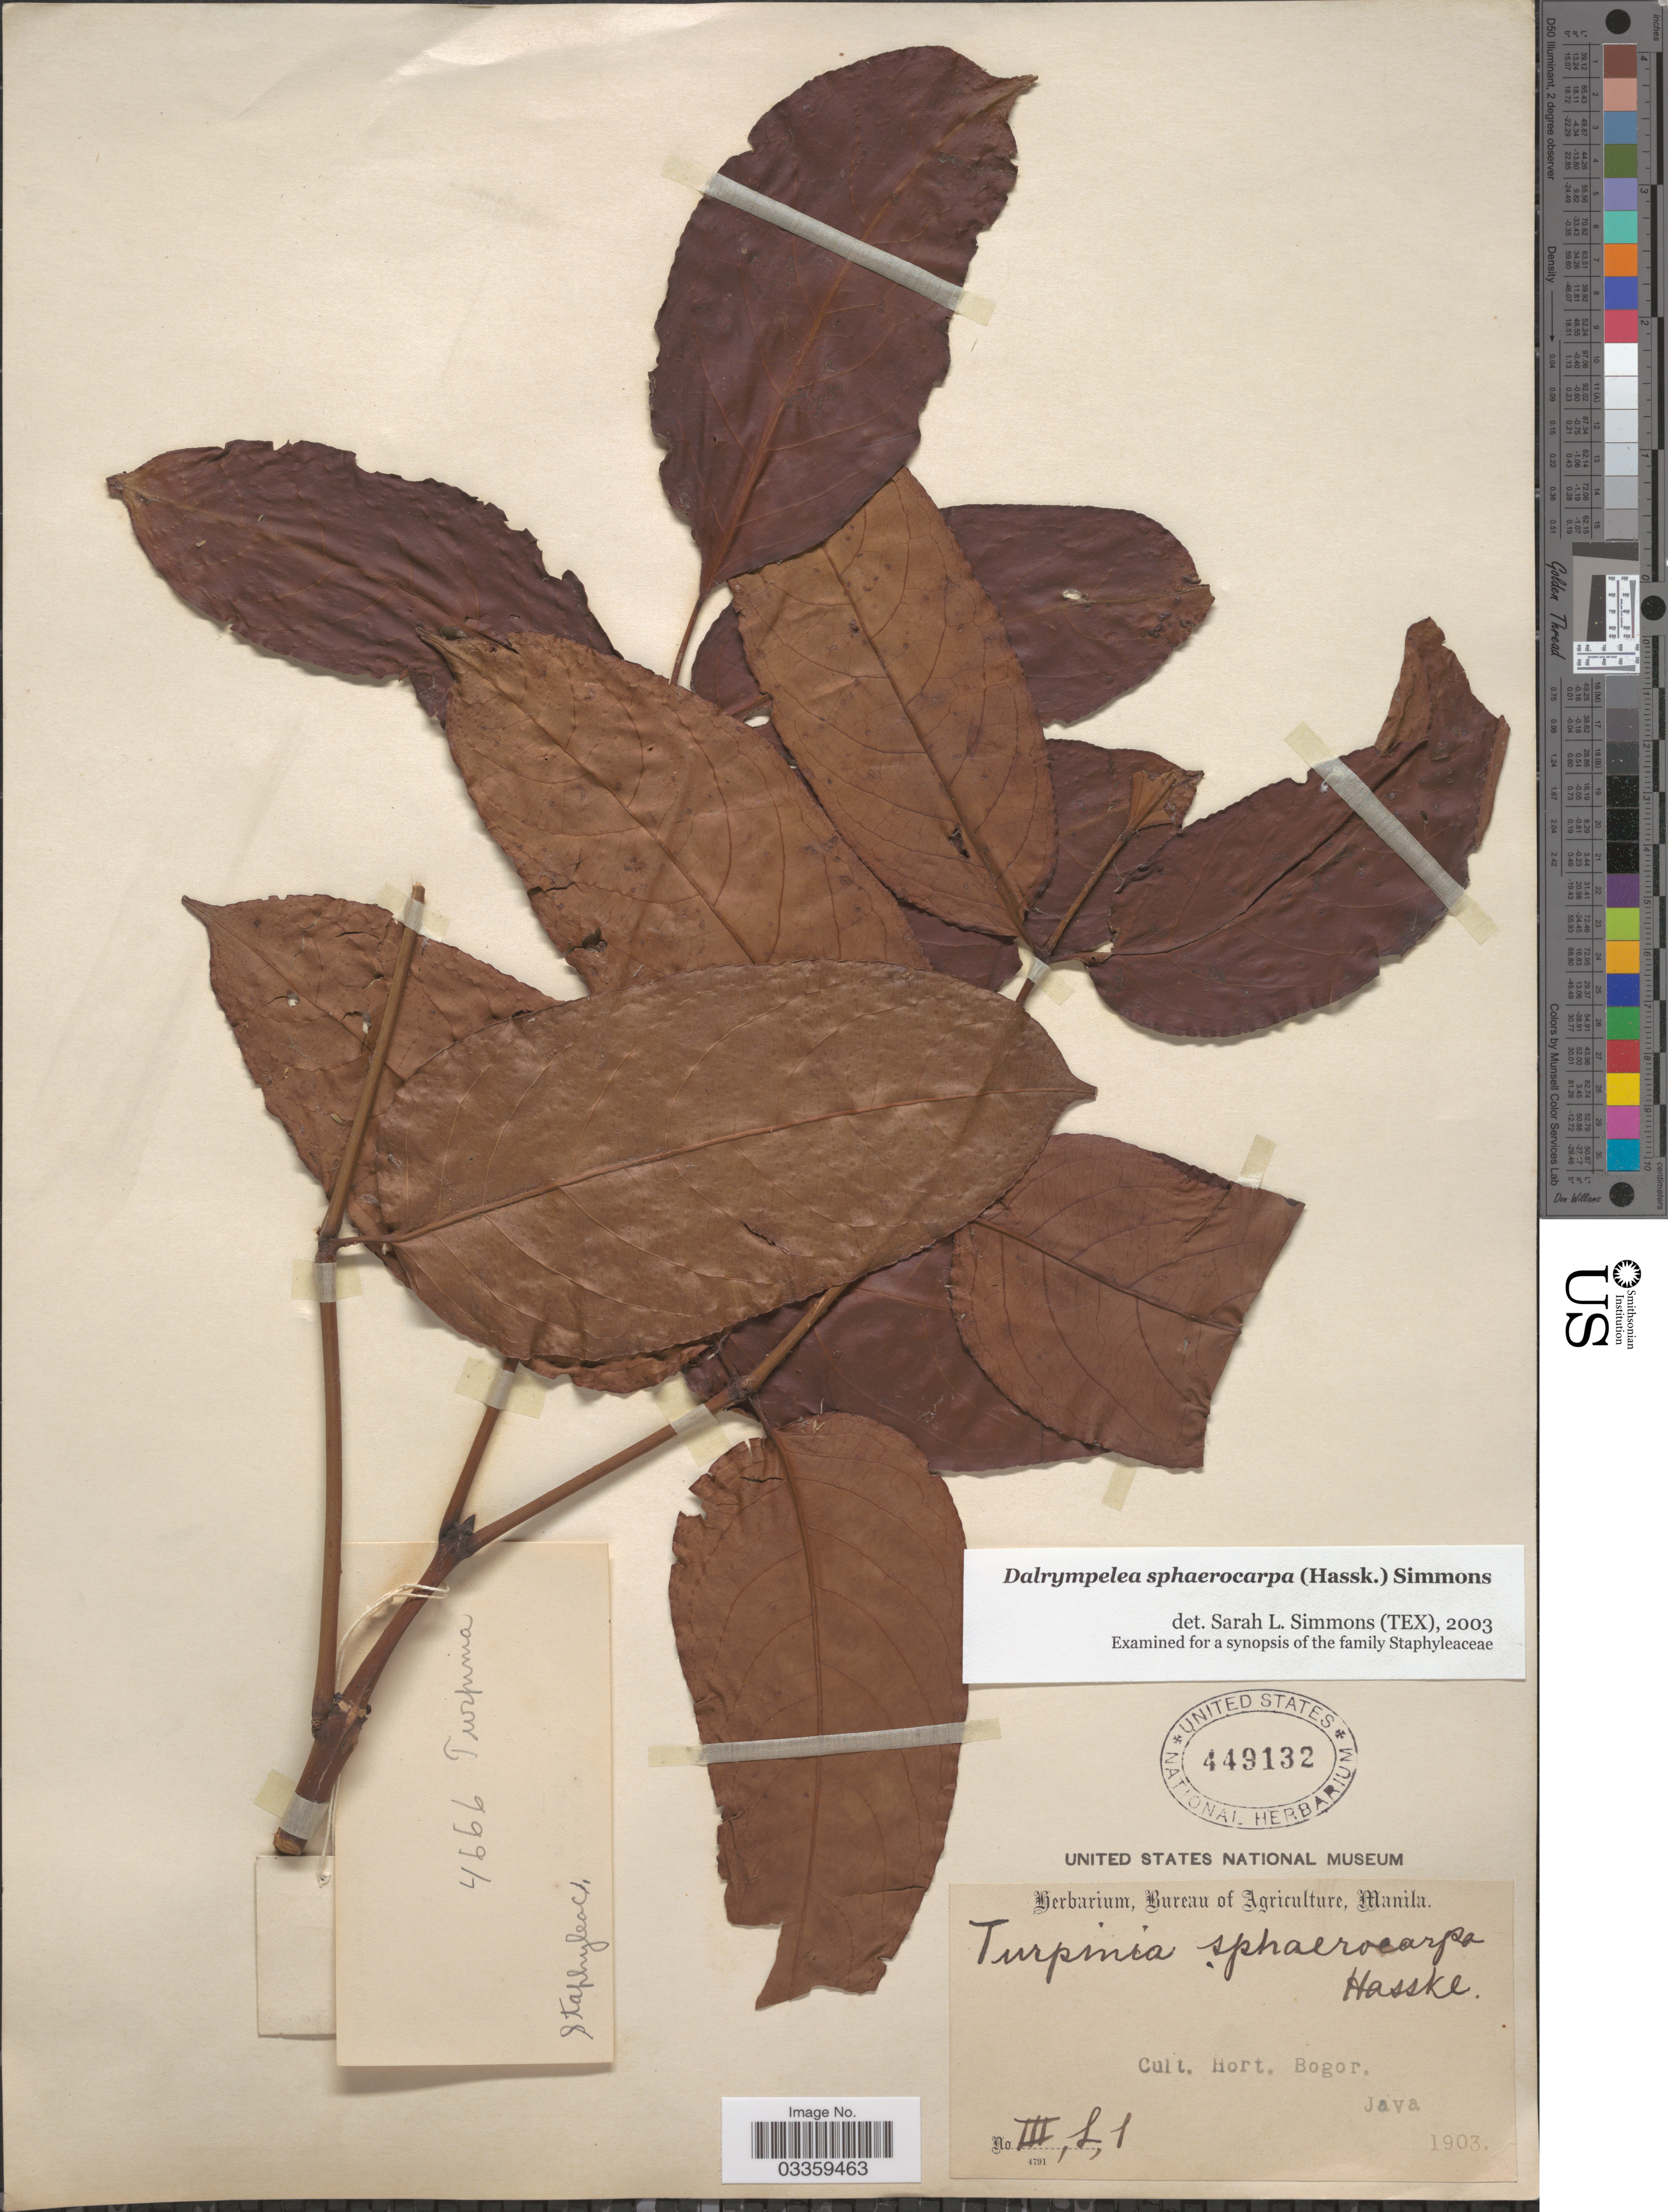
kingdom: Plantae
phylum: Tracheophyta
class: Magnoliopsida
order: Crossosomatales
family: Staphyleaceae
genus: Dalrympelea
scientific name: Dalrympelea sphaerocarpa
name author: (Hassk.) Nor-Ezzaw.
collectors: ex Herb. Bur. Agric. Manila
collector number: III, L,1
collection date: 1903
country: Indonesia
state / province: Java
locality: Cult. Hort. Bogor.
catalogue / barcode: US 449132